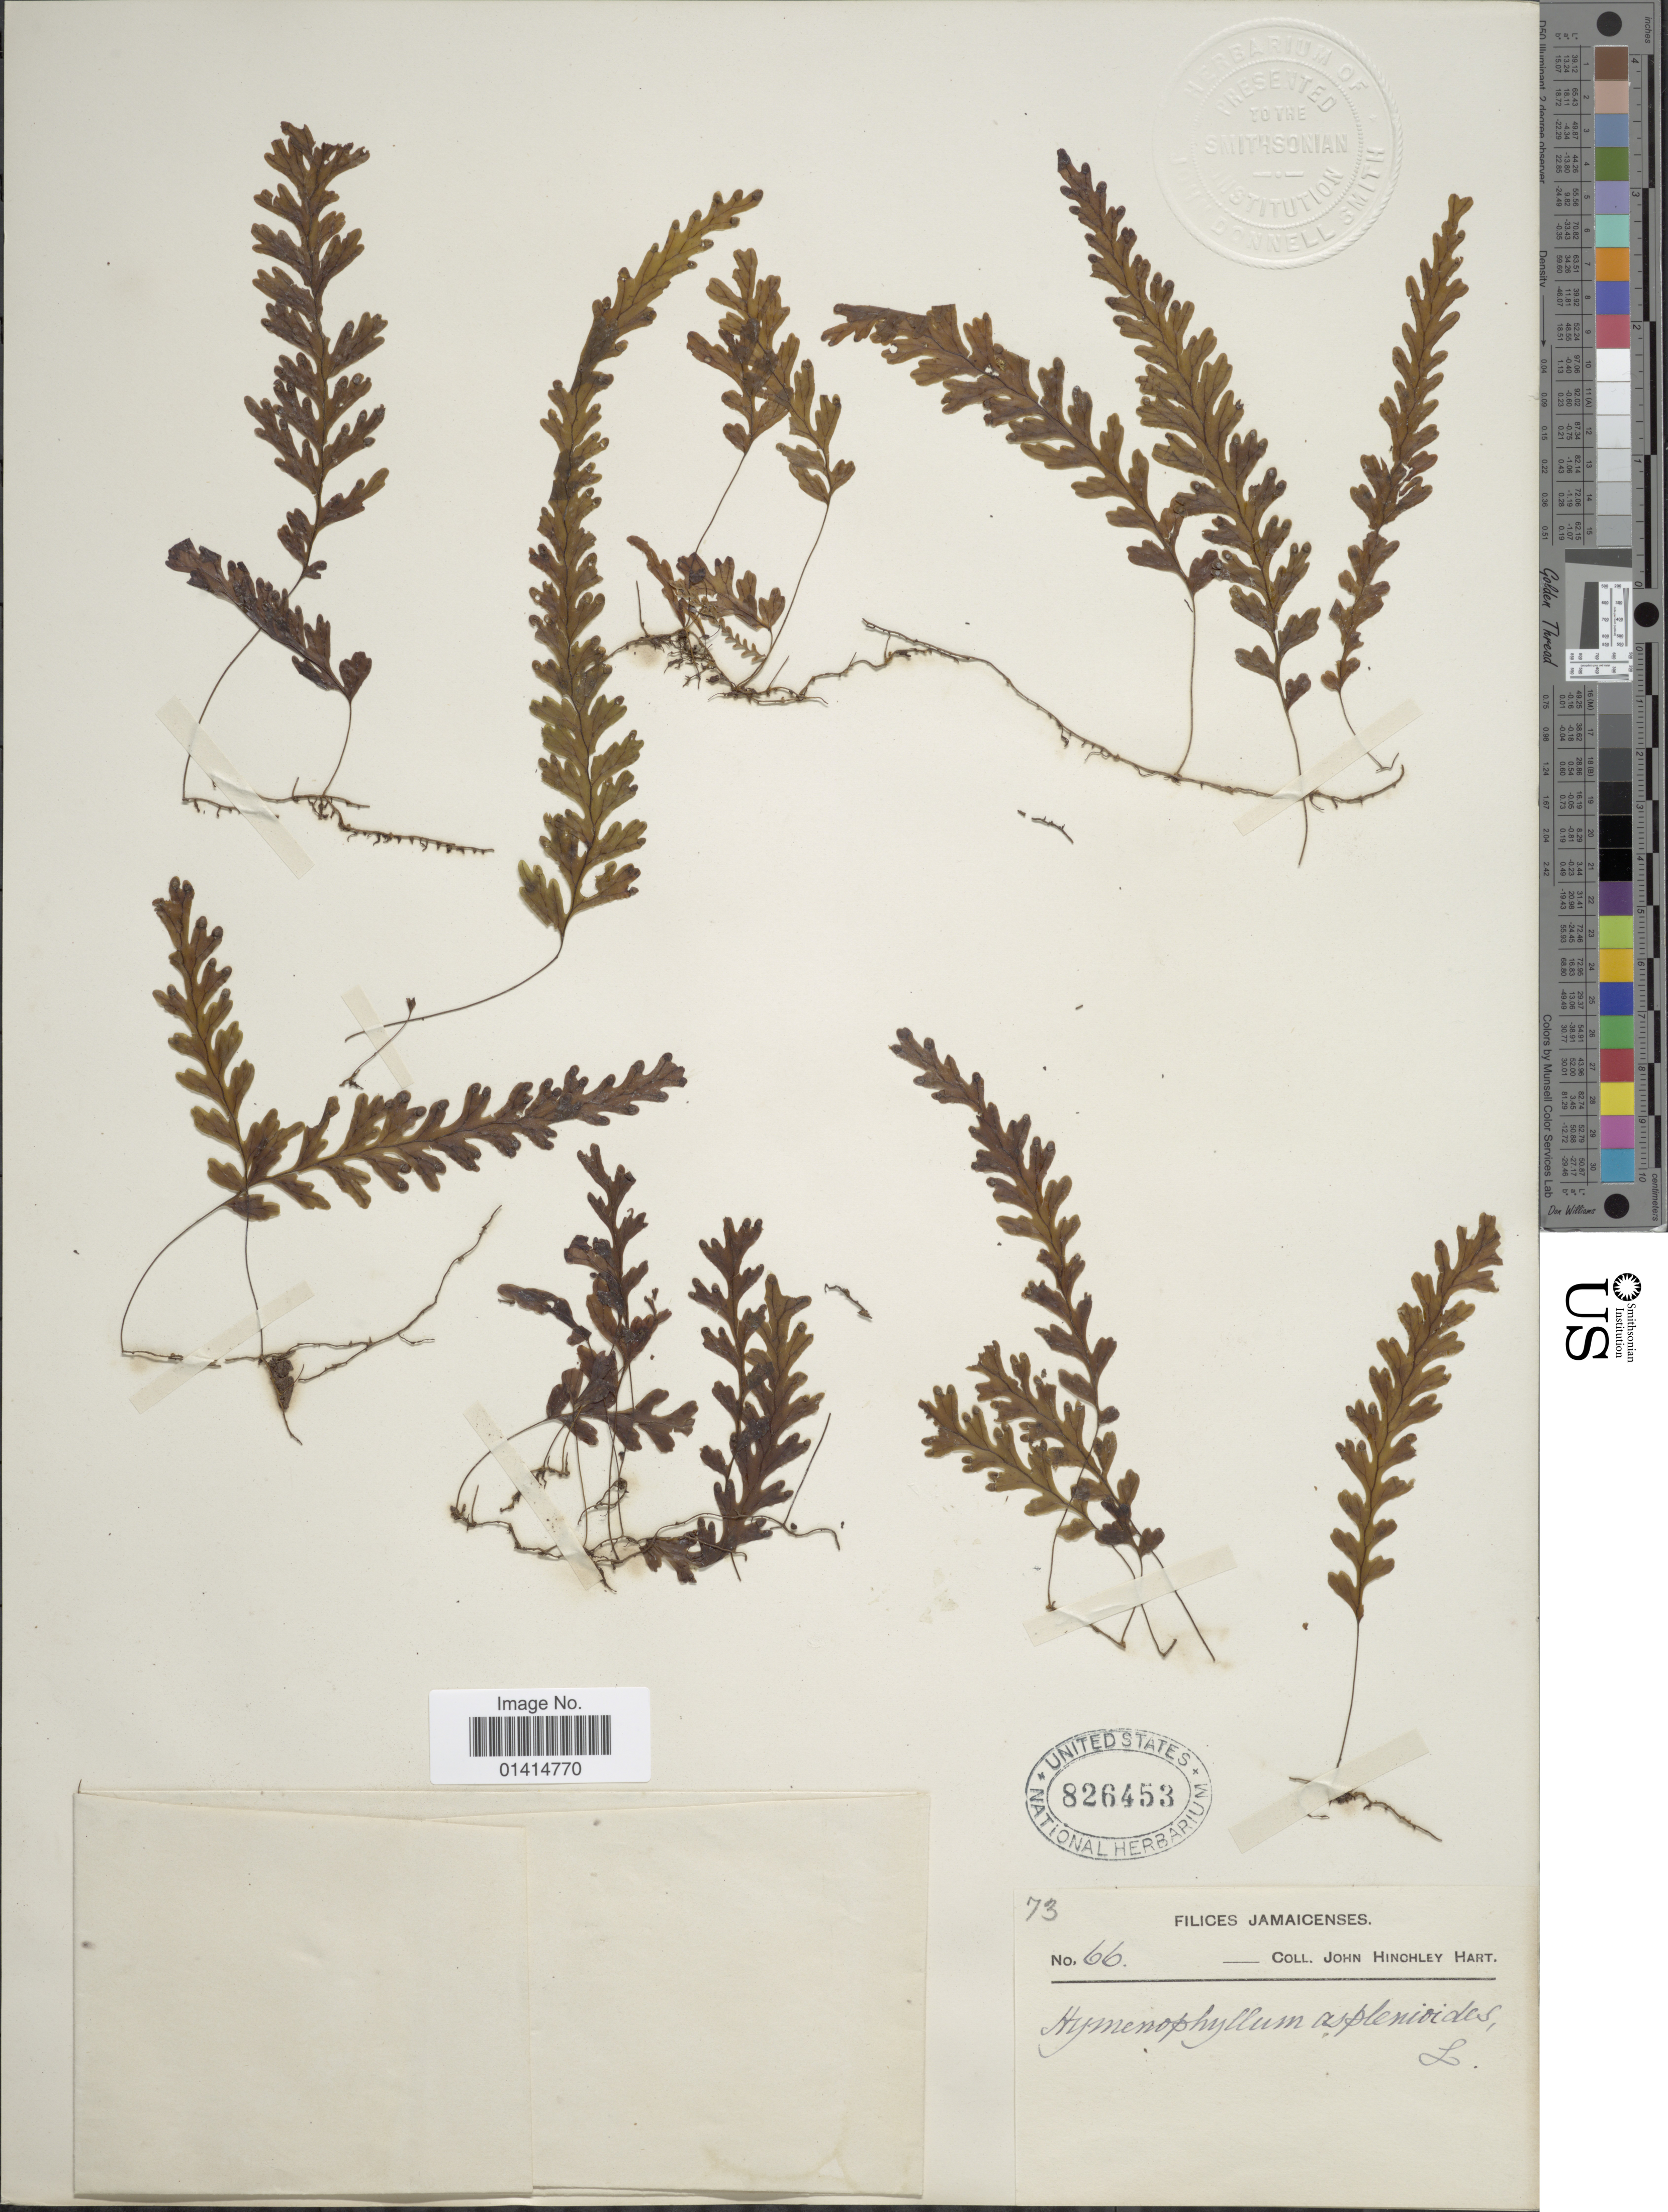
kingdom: Plantae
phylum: Tracheophyta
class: Polypodiopsida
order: Hymenophyllales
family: Hymenophyllaceae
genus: Hymenophyllum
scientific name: Hymenophyllum asplenioides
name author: (Sw.) Sw.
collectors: J. H. Hart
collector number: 66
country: Jamaica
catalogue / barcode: US 826453